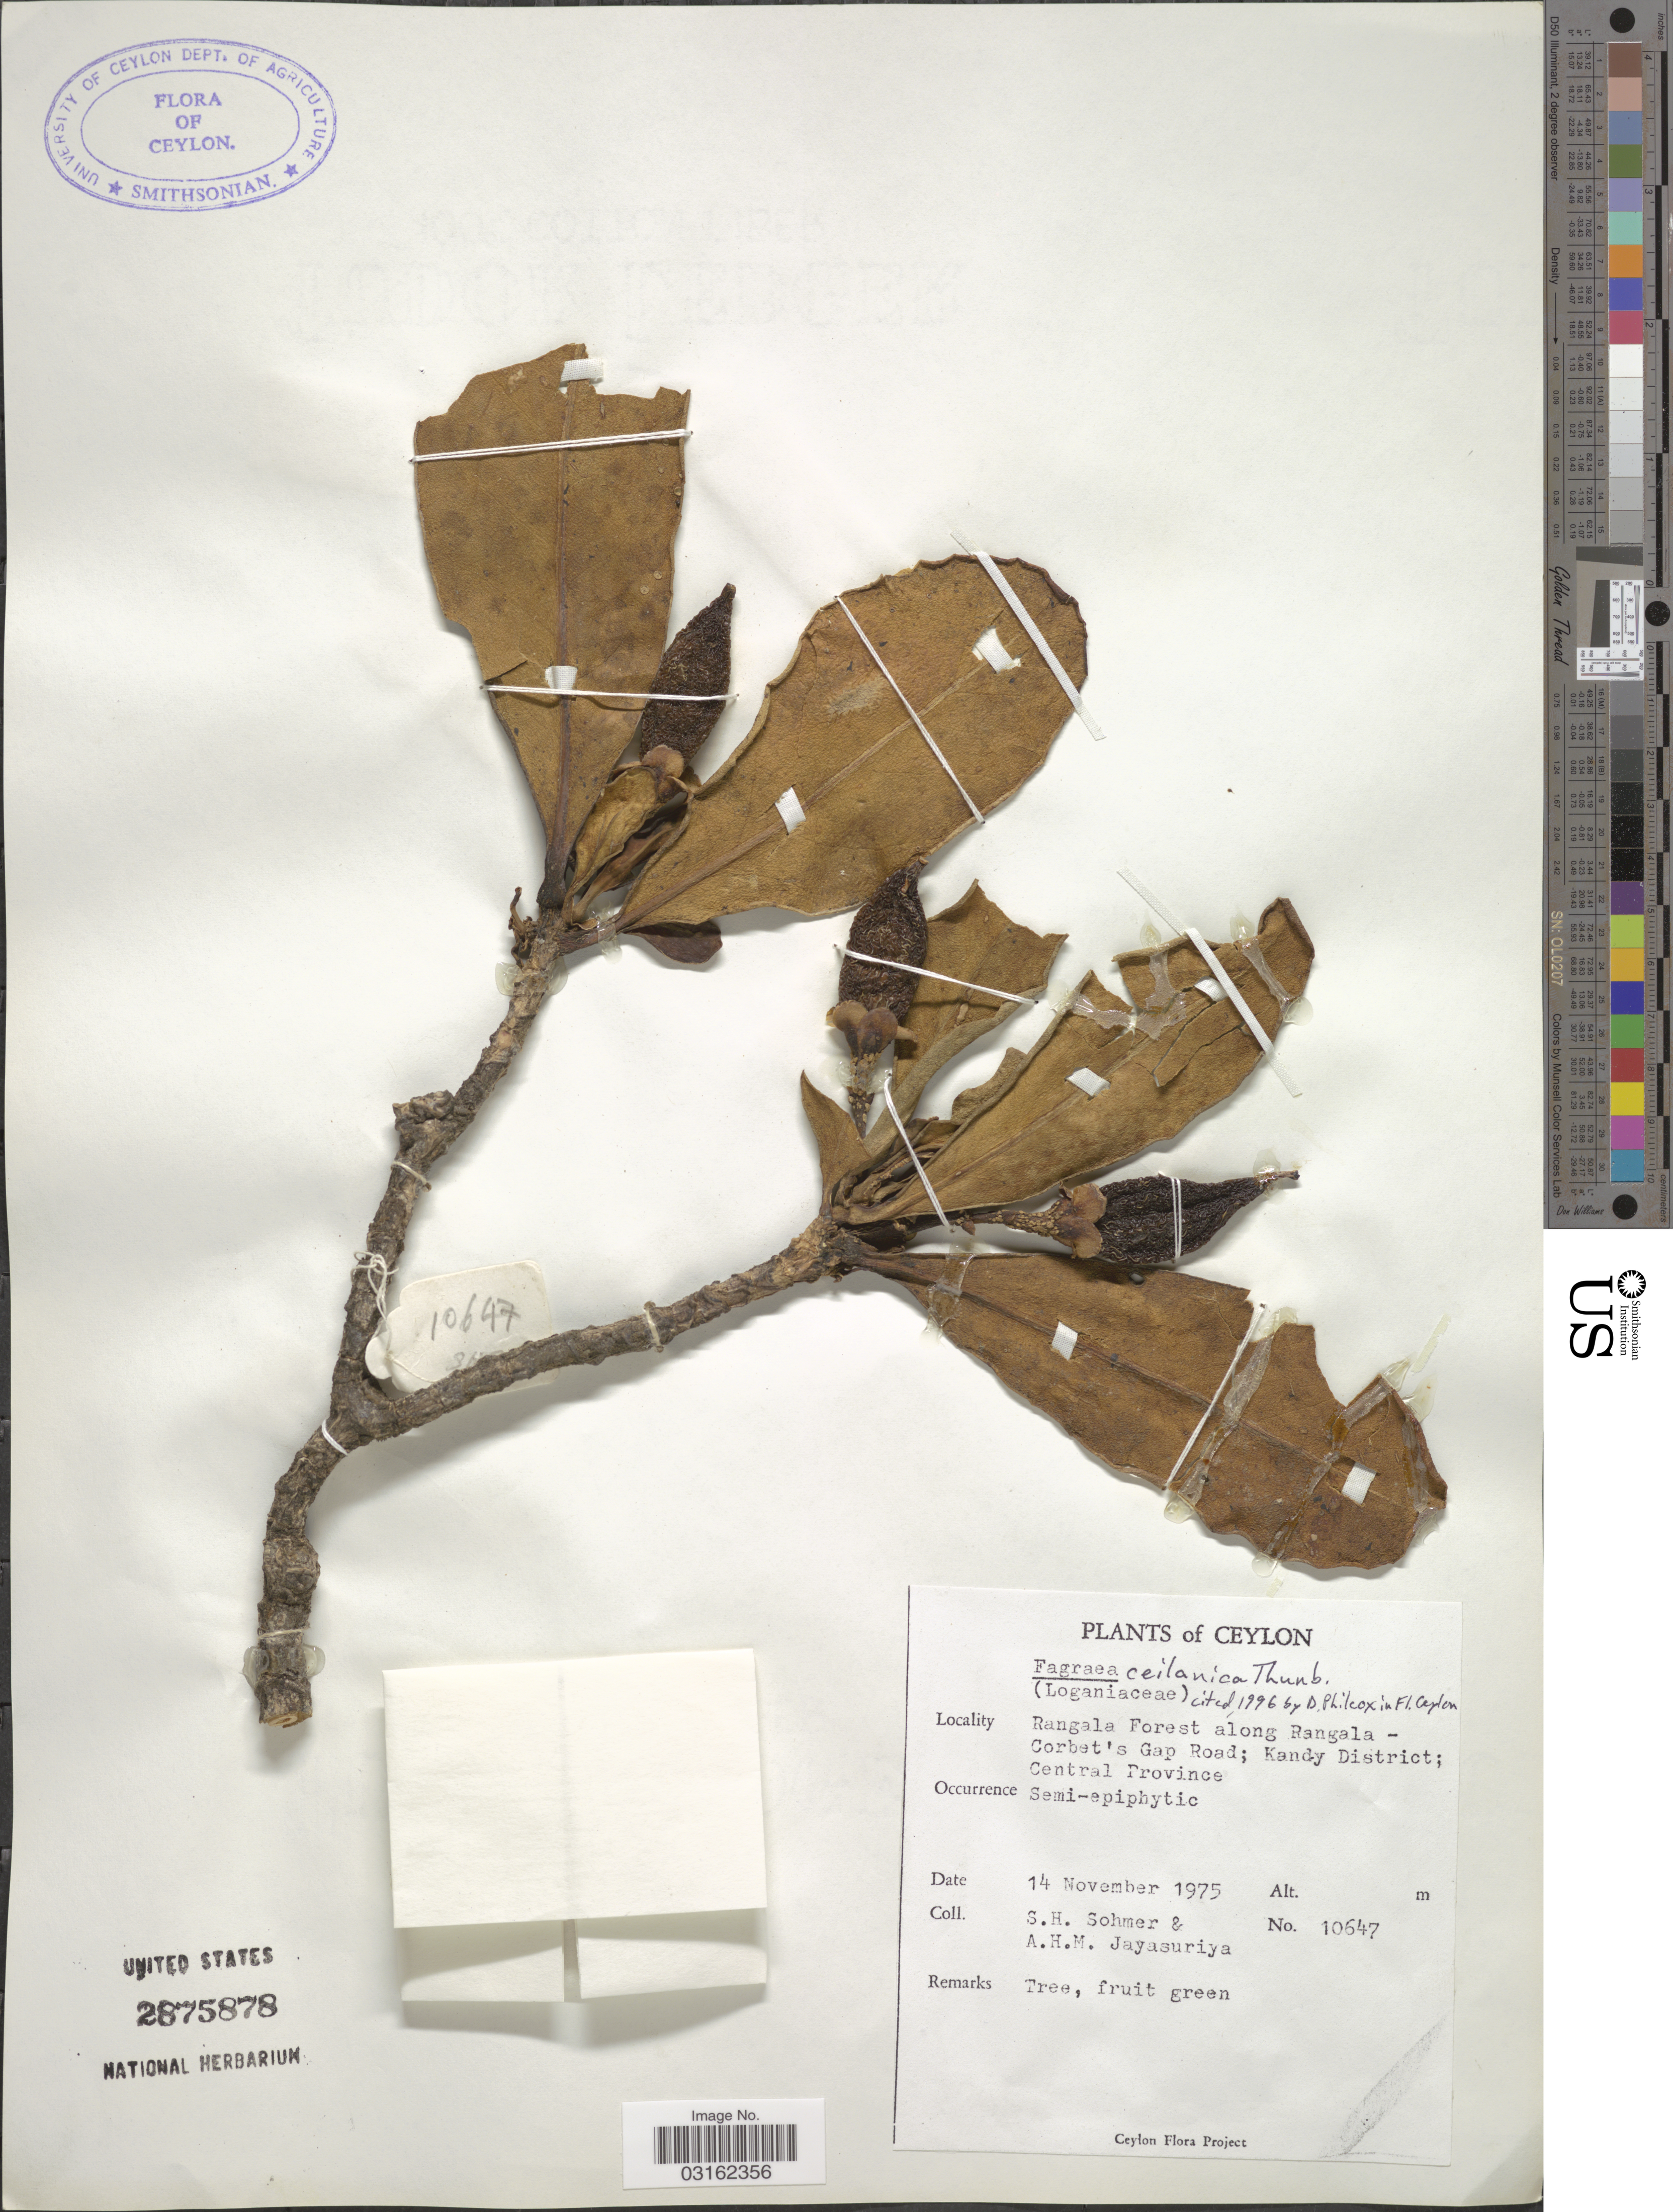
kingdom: Plantae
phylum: Tracheophyta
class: Magnoliopsida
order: Gentianales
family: Gentianaceae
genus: Fagraea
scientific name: Fagraea ceilanica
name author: Thunb.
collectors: S. H. Sohmer & A. H. Jayasuriya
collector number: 10647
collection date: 1975-11-14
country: Sri Lanka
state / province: Central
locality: Ceylon, Rangala Forest along Rangala - Corbet's Gap Road; Kandy District.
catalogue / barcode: US 2875878